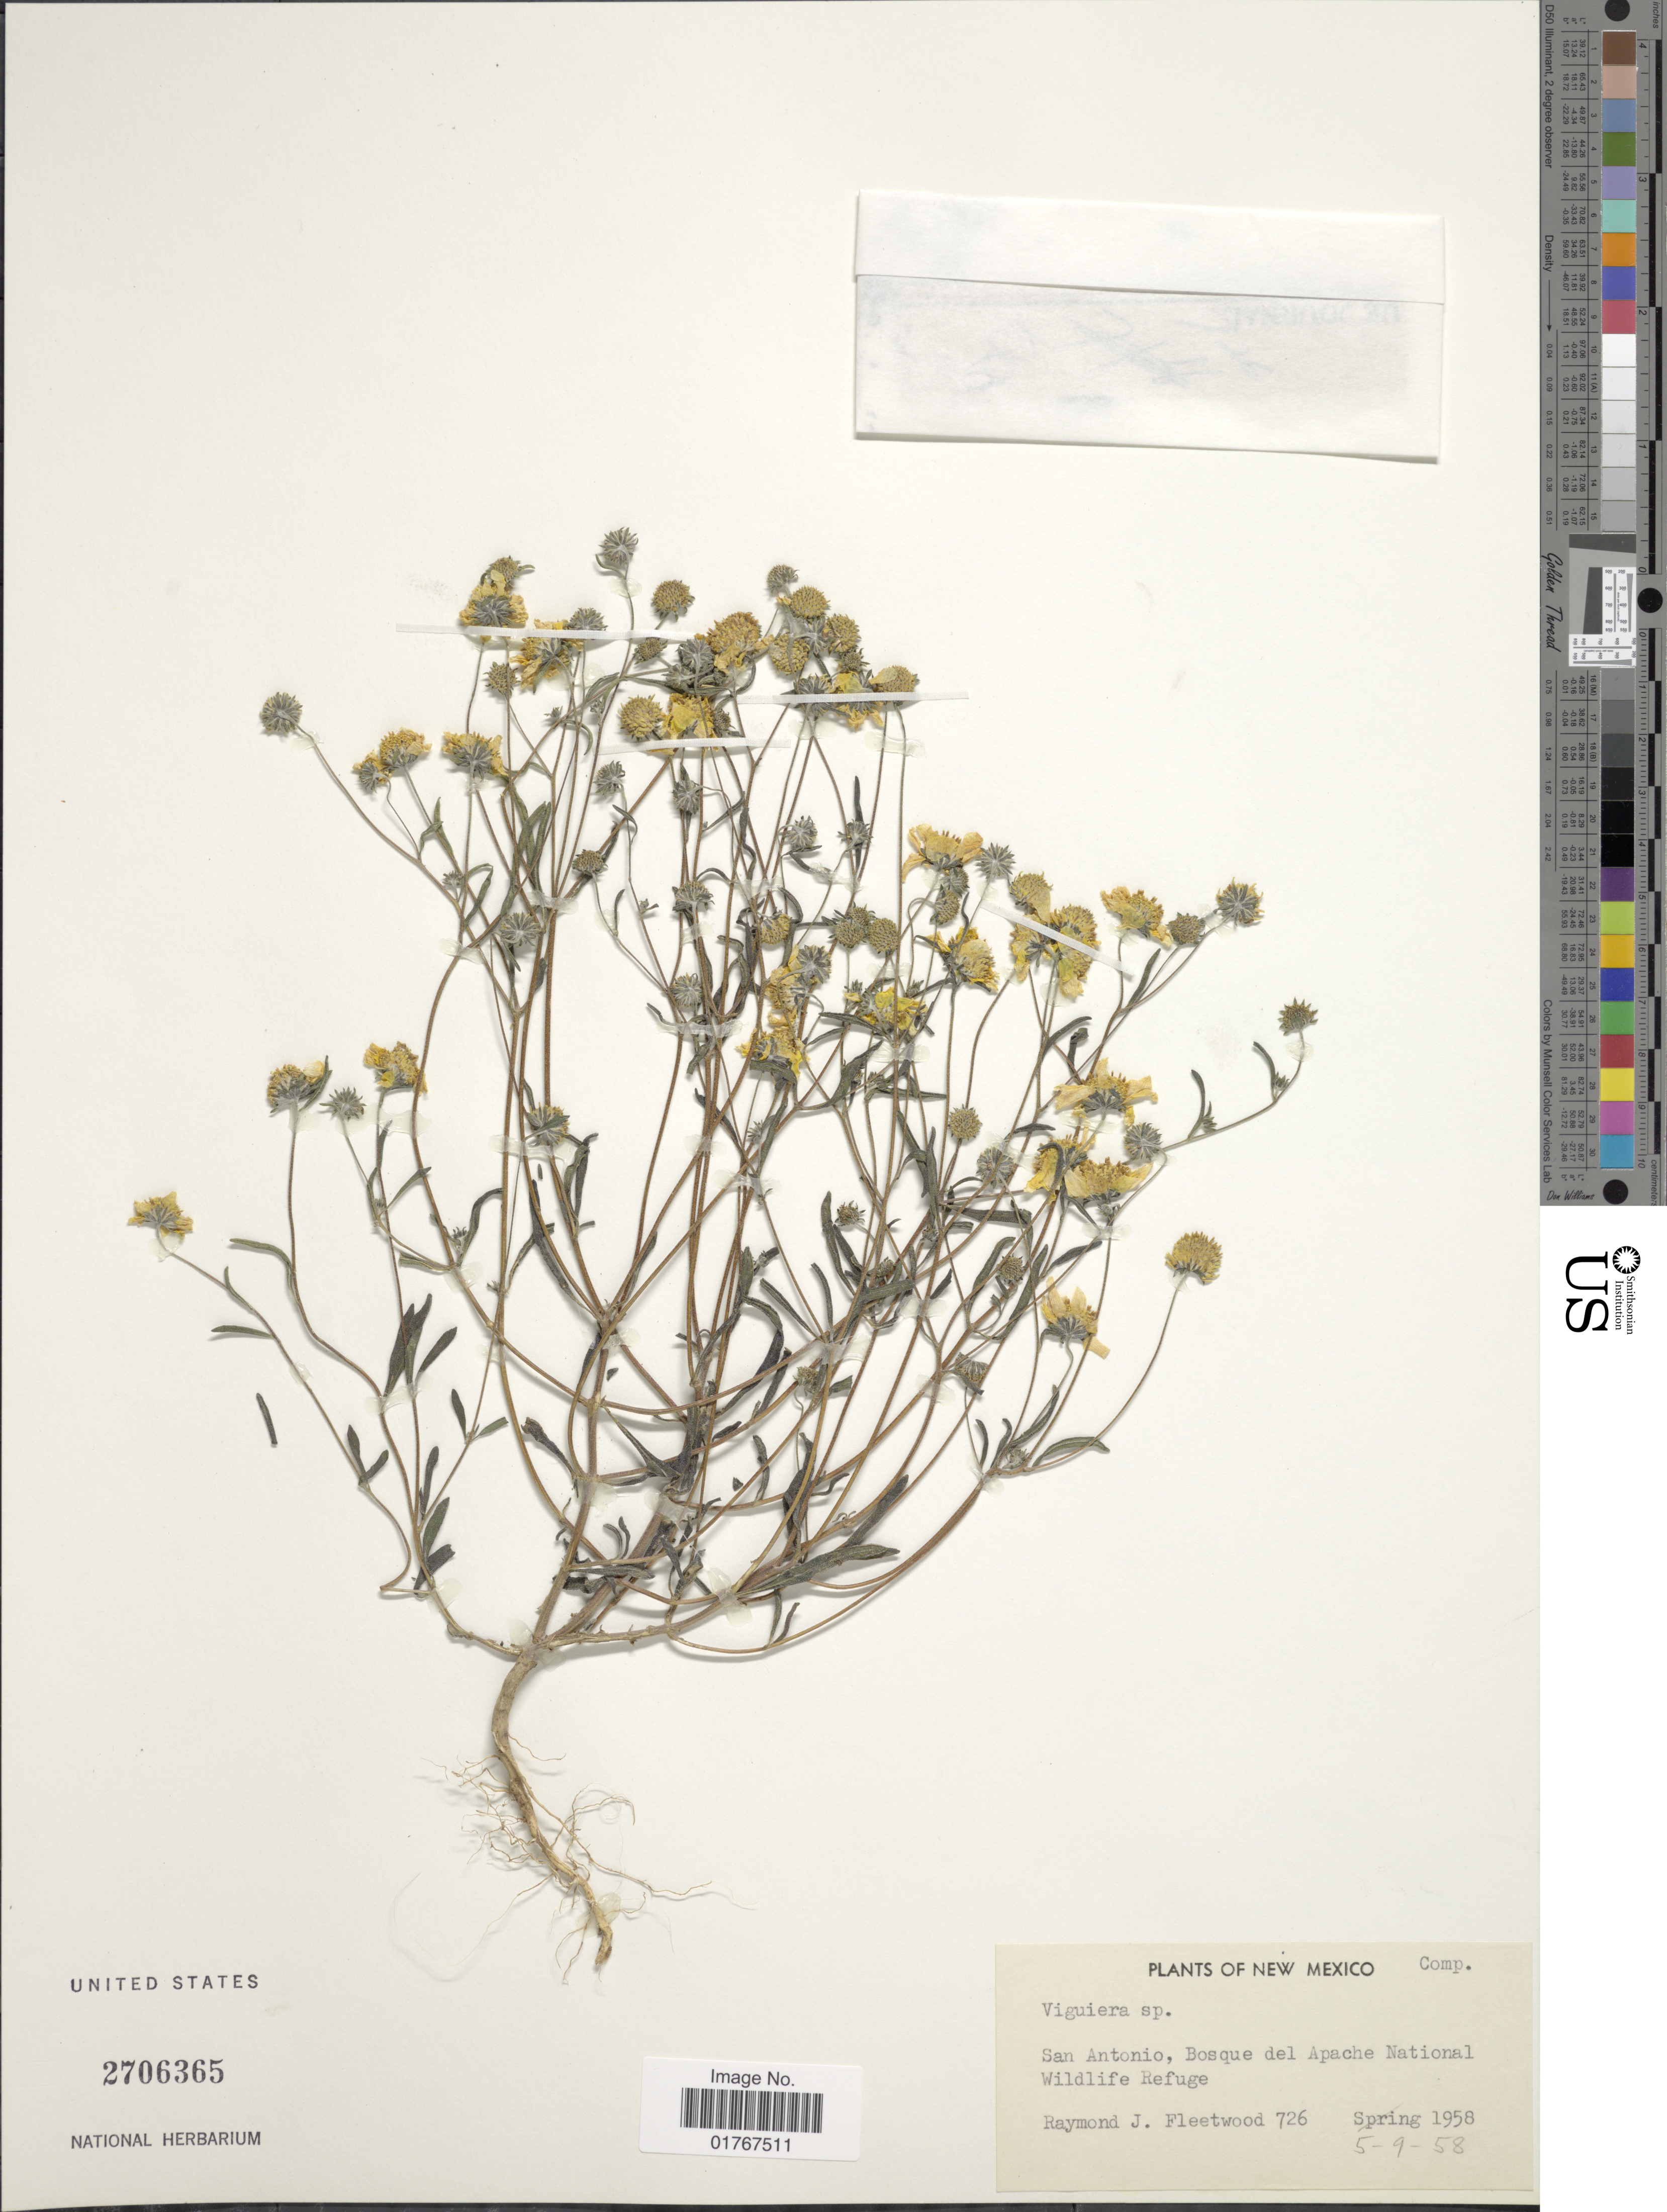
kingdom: Plantae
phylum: Tracheophyta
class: Magnoliopsida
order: Asterales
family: Asteraceae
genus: Viguiera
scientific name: Viguiera sp.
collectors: R. J. Fleetwood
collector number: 726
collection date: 1958-05-09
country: United States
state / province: New Mexico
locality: San Antonio, Bosque del Apache National Wildlife Refuge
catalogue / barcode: US 2706365